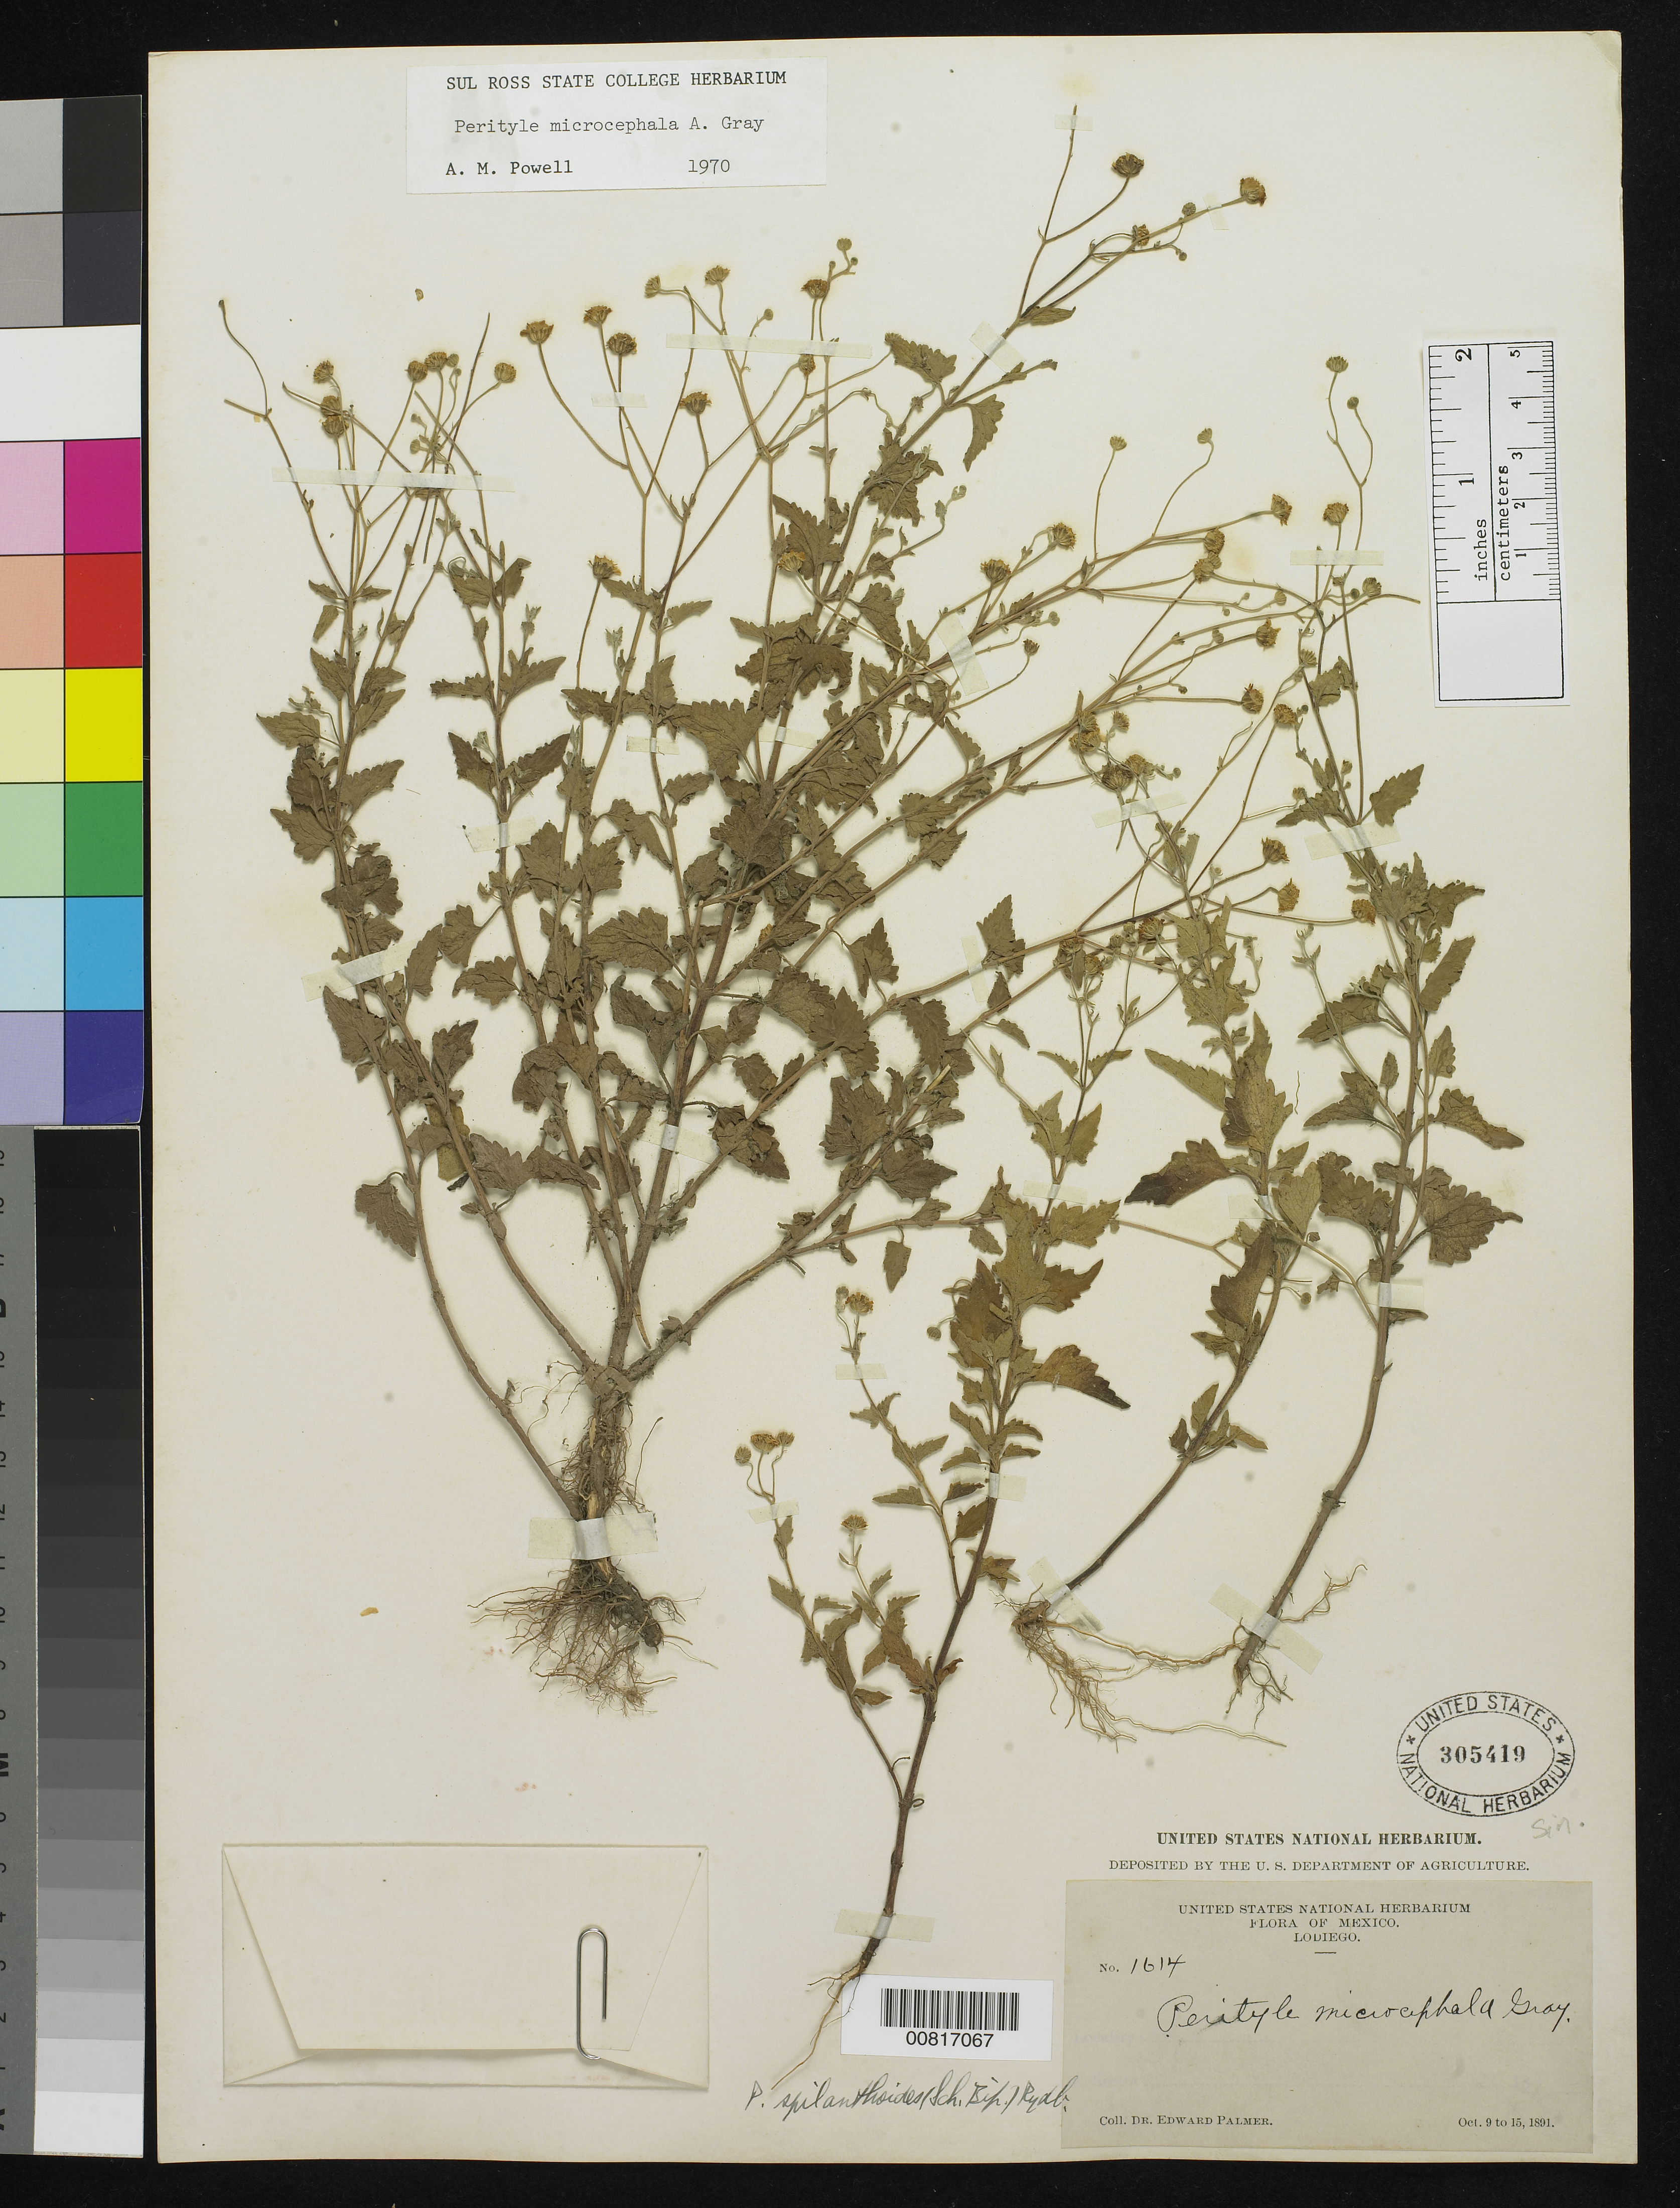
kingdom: Plantae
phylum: Tracheophyta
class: Magnoliopsida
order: Asterales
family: Asteraceae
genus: Perityle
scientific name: Perityle microcephala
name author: A. Gray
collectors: E. Palmer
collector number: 1614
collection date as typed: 09 Oct 1891 to 15 Oct 1891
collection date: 1891-10-09/1891-10-15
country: Mexico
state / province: Sinaloa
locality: Lodiego, Sinaloa.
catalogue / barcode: US 305419